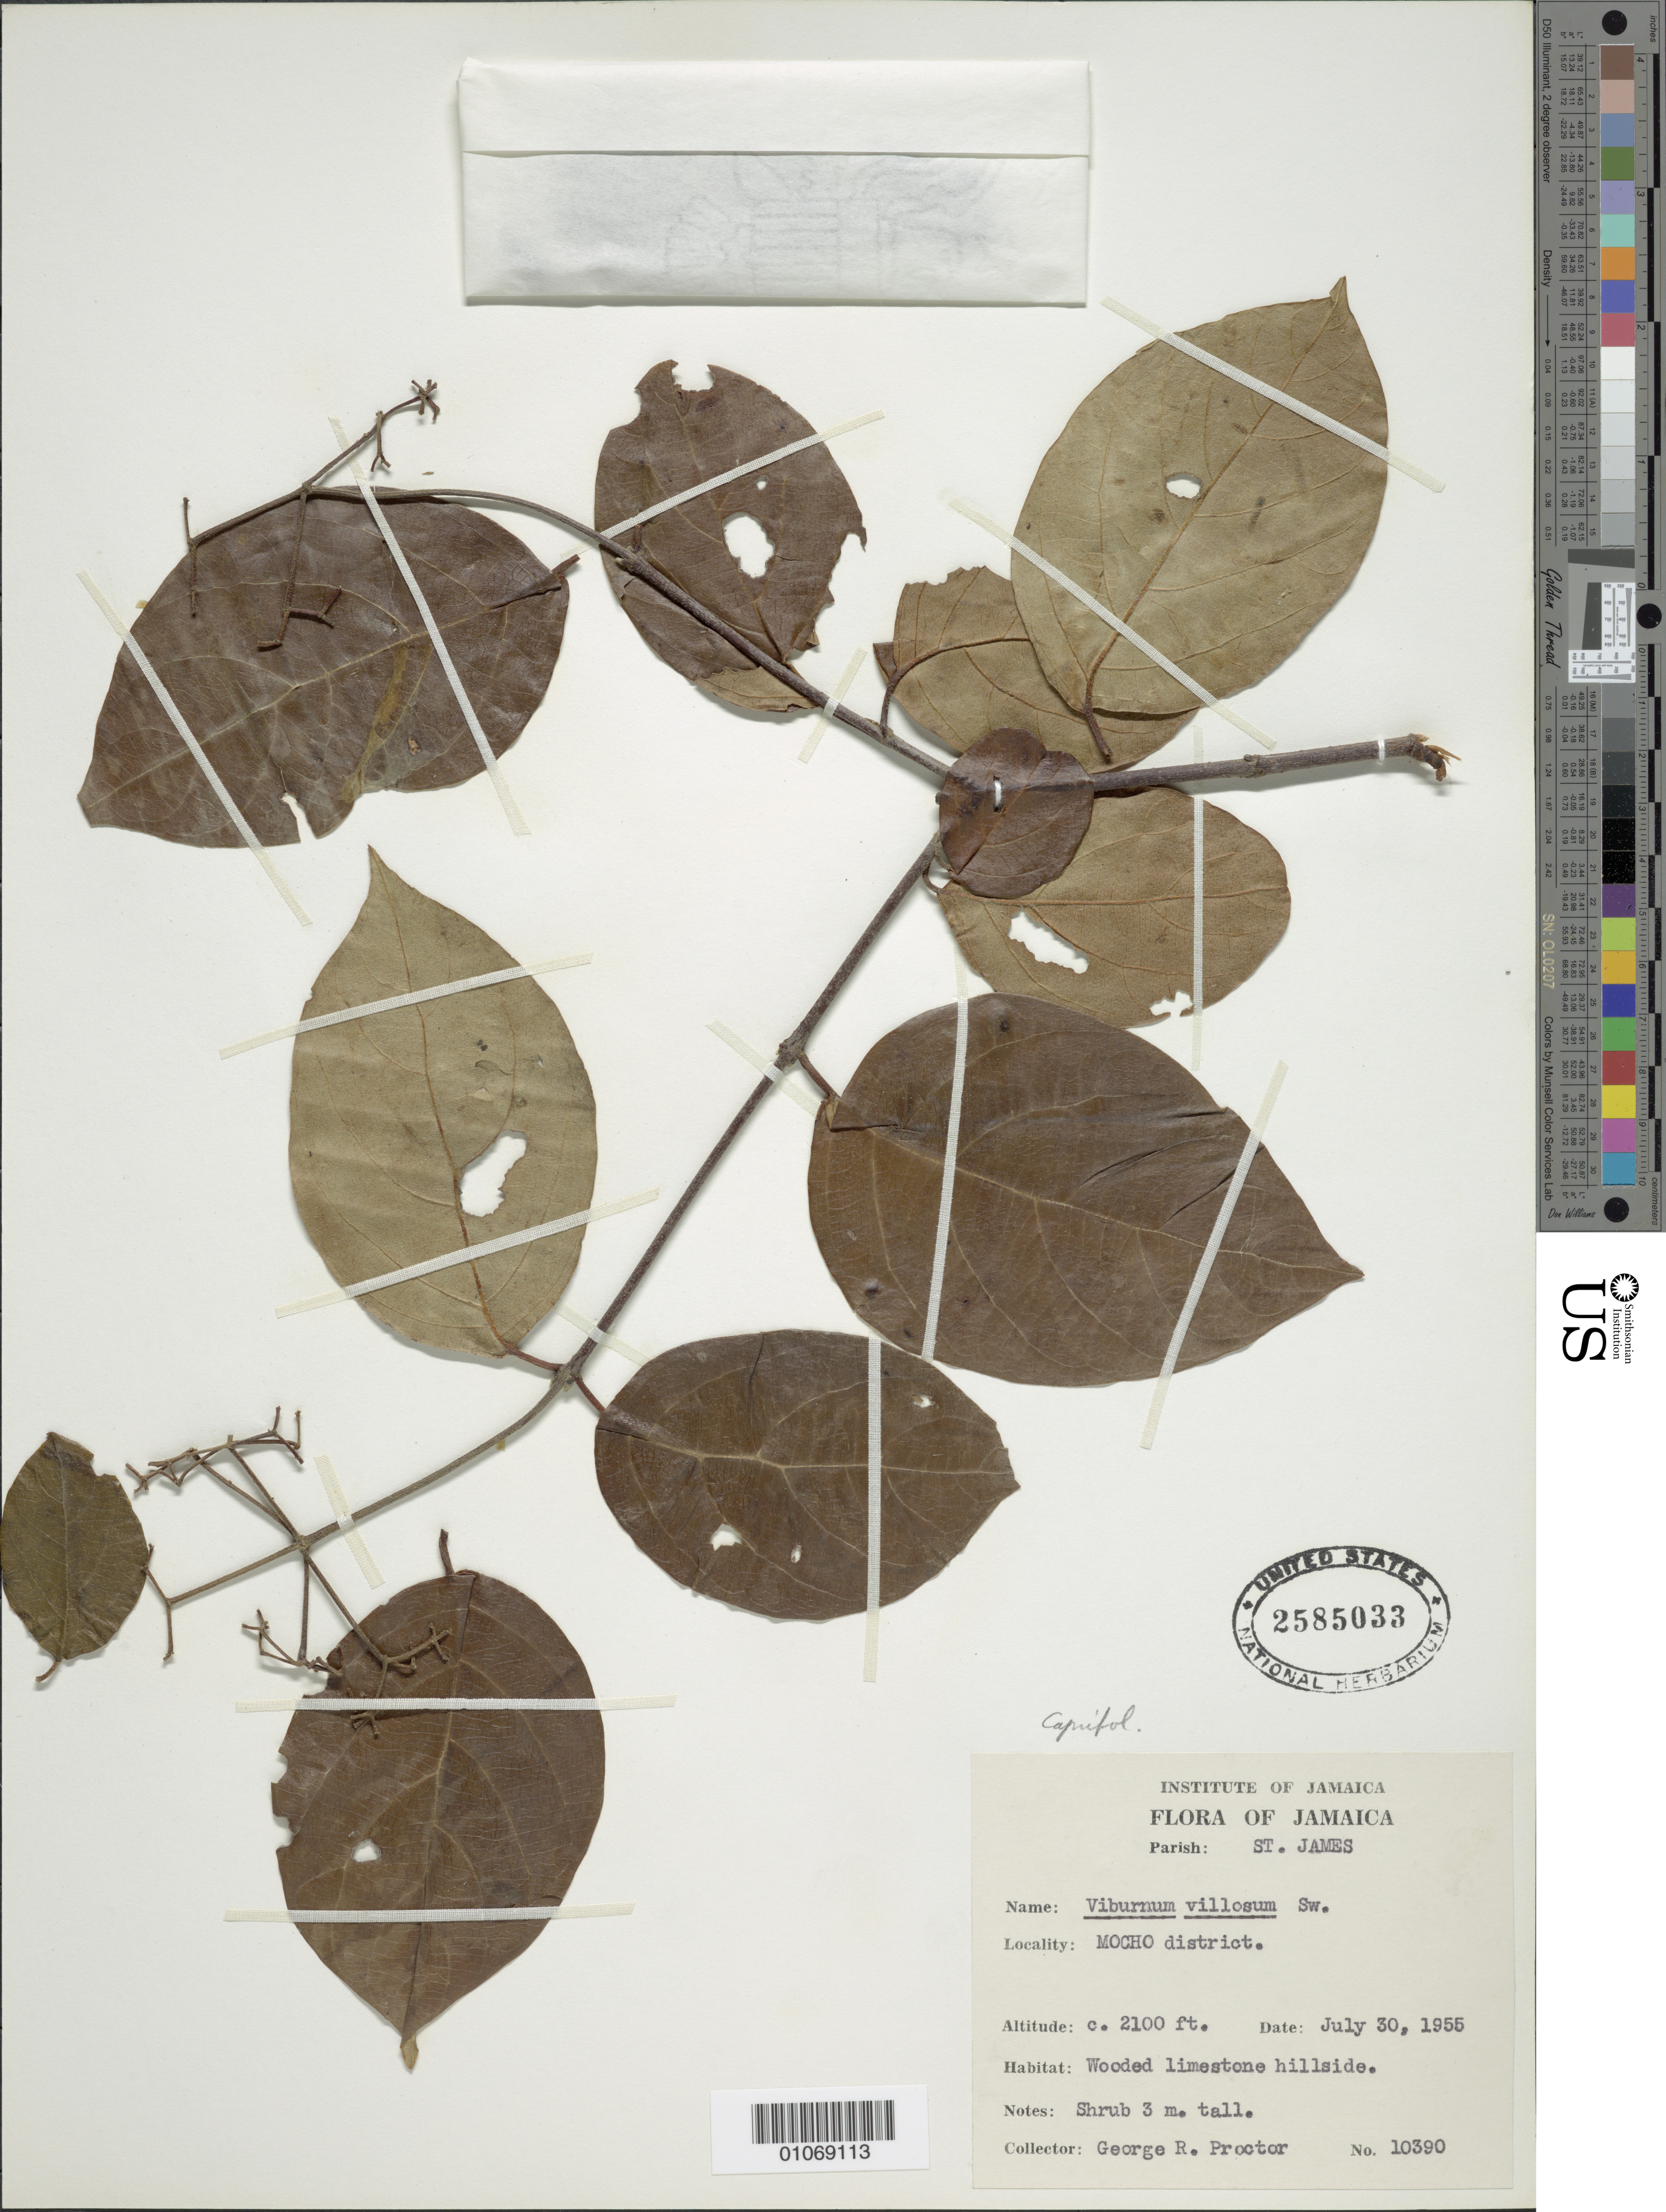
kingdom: Plantae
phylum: Tracheophyta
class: Magnoliopsida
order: Dipsacales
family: Viburnaceae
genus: Viburnum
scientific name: Viburnum villosum var. glabrescens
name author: Griseb.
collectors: G. R. Proctor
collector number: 10390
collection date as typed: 30 Jul 1955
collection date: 1955-07-30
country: Jamaica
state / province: Saint James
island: Jamaica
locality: Mocho district, wooded limestone hillside.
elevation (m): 640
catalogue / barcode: US 2585033